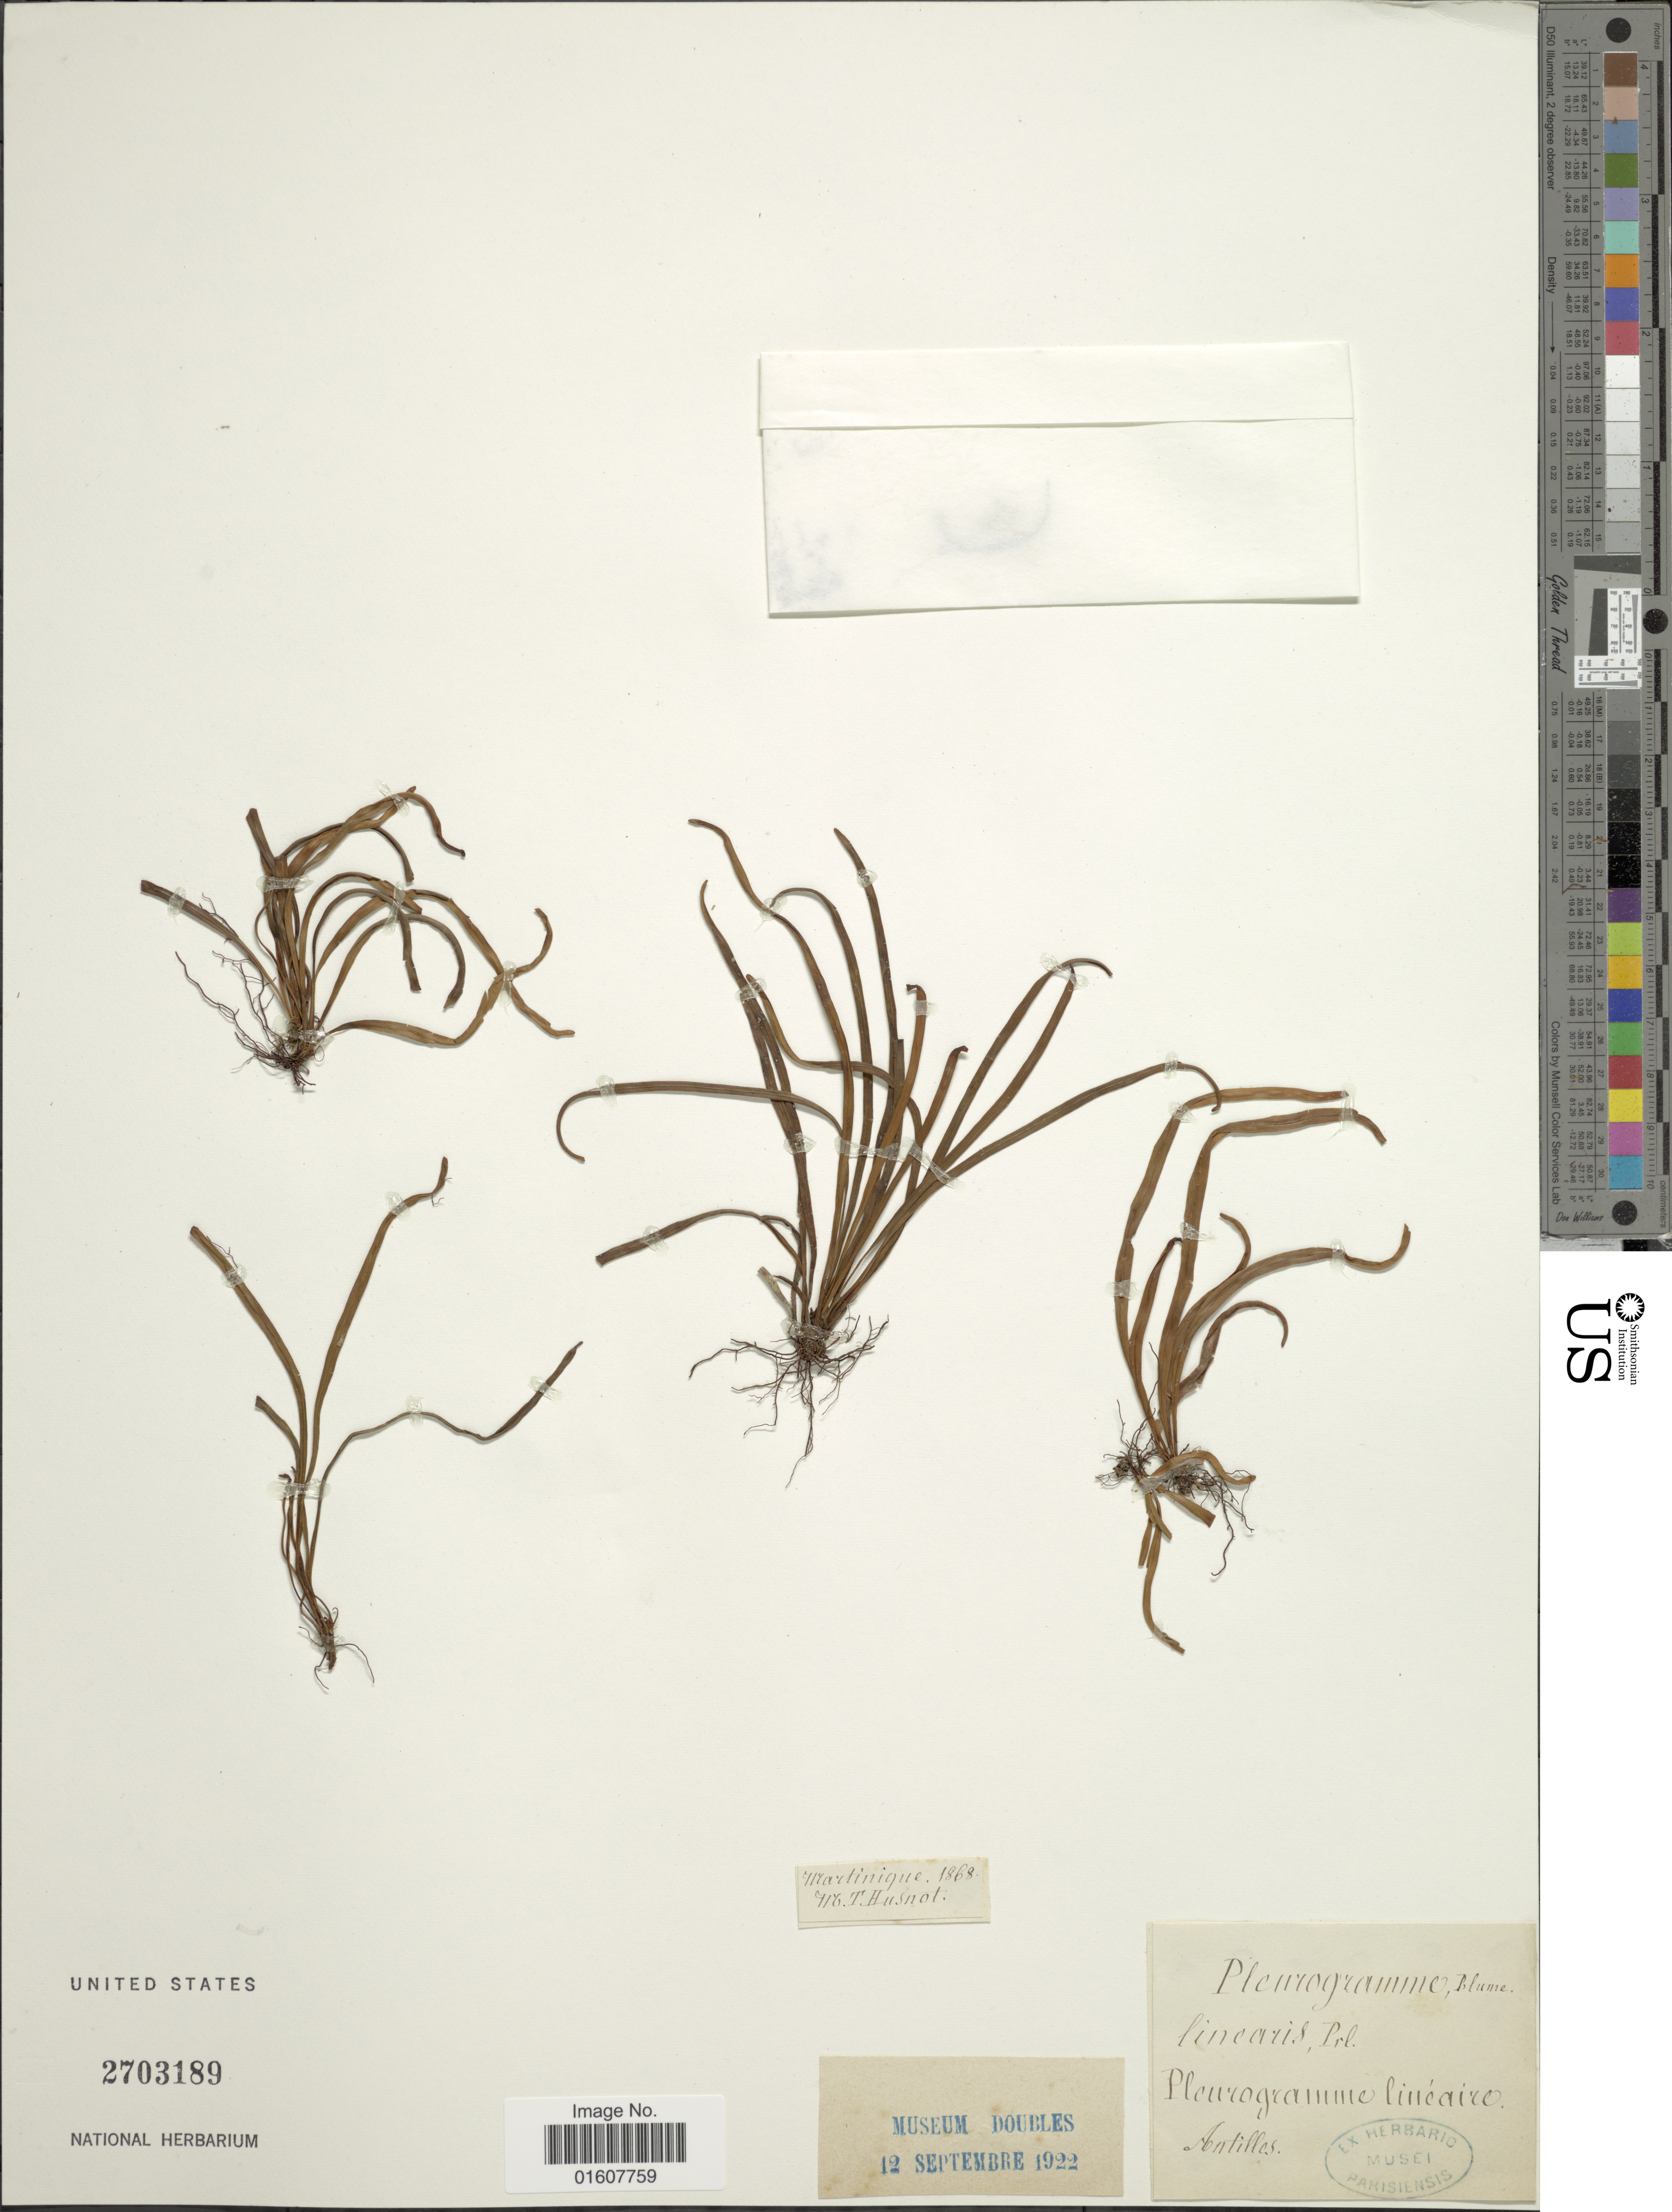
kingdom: Plantae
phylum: Tracheophyta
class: Polypodiopsida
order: Polypodiales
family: Polypodiaceae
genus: Cochlidium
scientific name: Cochlidium seminudum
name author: (Willd.) Maxon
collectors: ex herb. Mus. Paraensis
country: Aruba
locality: Antilles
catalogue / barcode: US 2703189